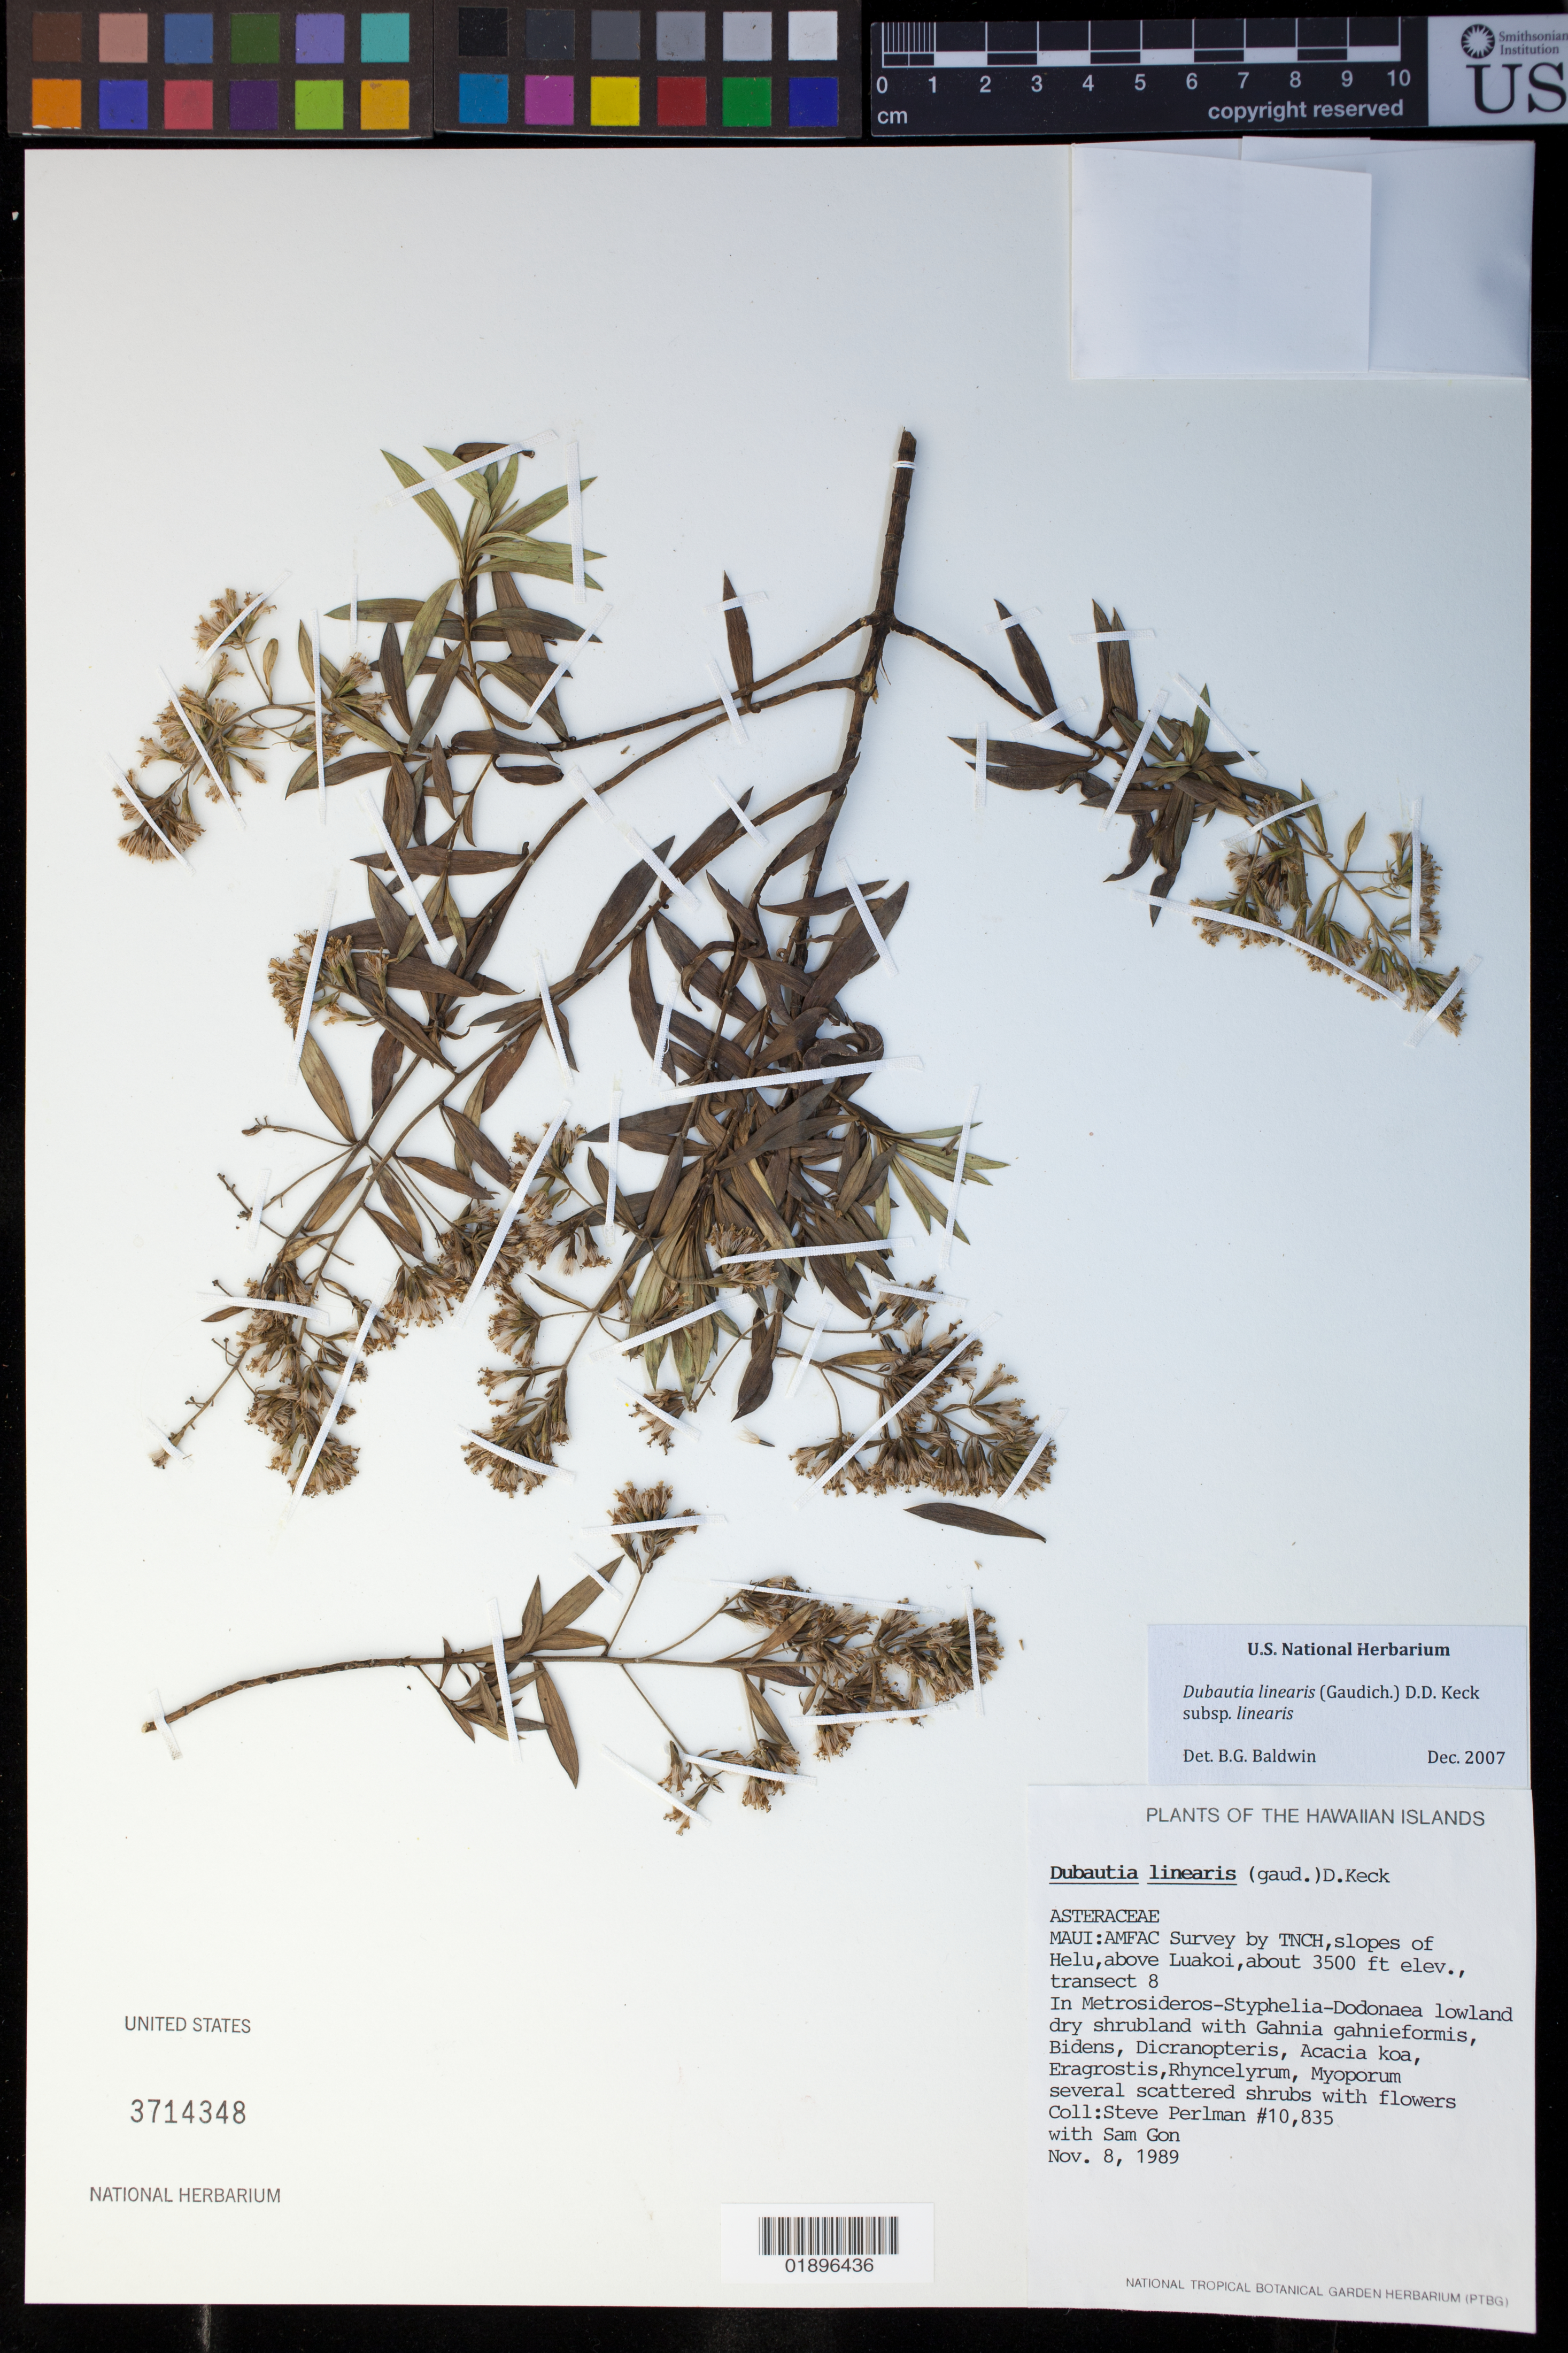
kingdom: Plantae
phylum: Tracheophyta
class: Magnoliopsida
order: Asterales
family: Asteraceae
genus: Dubautia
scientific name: Dubautia linearis subsp. linearis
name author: (Gaudich.) D.D. Keck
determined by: Baldwin, B. G.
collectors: S. P. Perlman & S. Gon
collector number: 10835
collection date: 1989-11-08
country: United States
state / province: Hawaii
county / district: Maui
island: Maui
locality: AMFAC survey by TNCH, slopes of Helu, above Luakoi, transect 8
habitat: Several scattered shrubs with flowers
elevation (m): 1067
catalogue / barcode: US 3714348